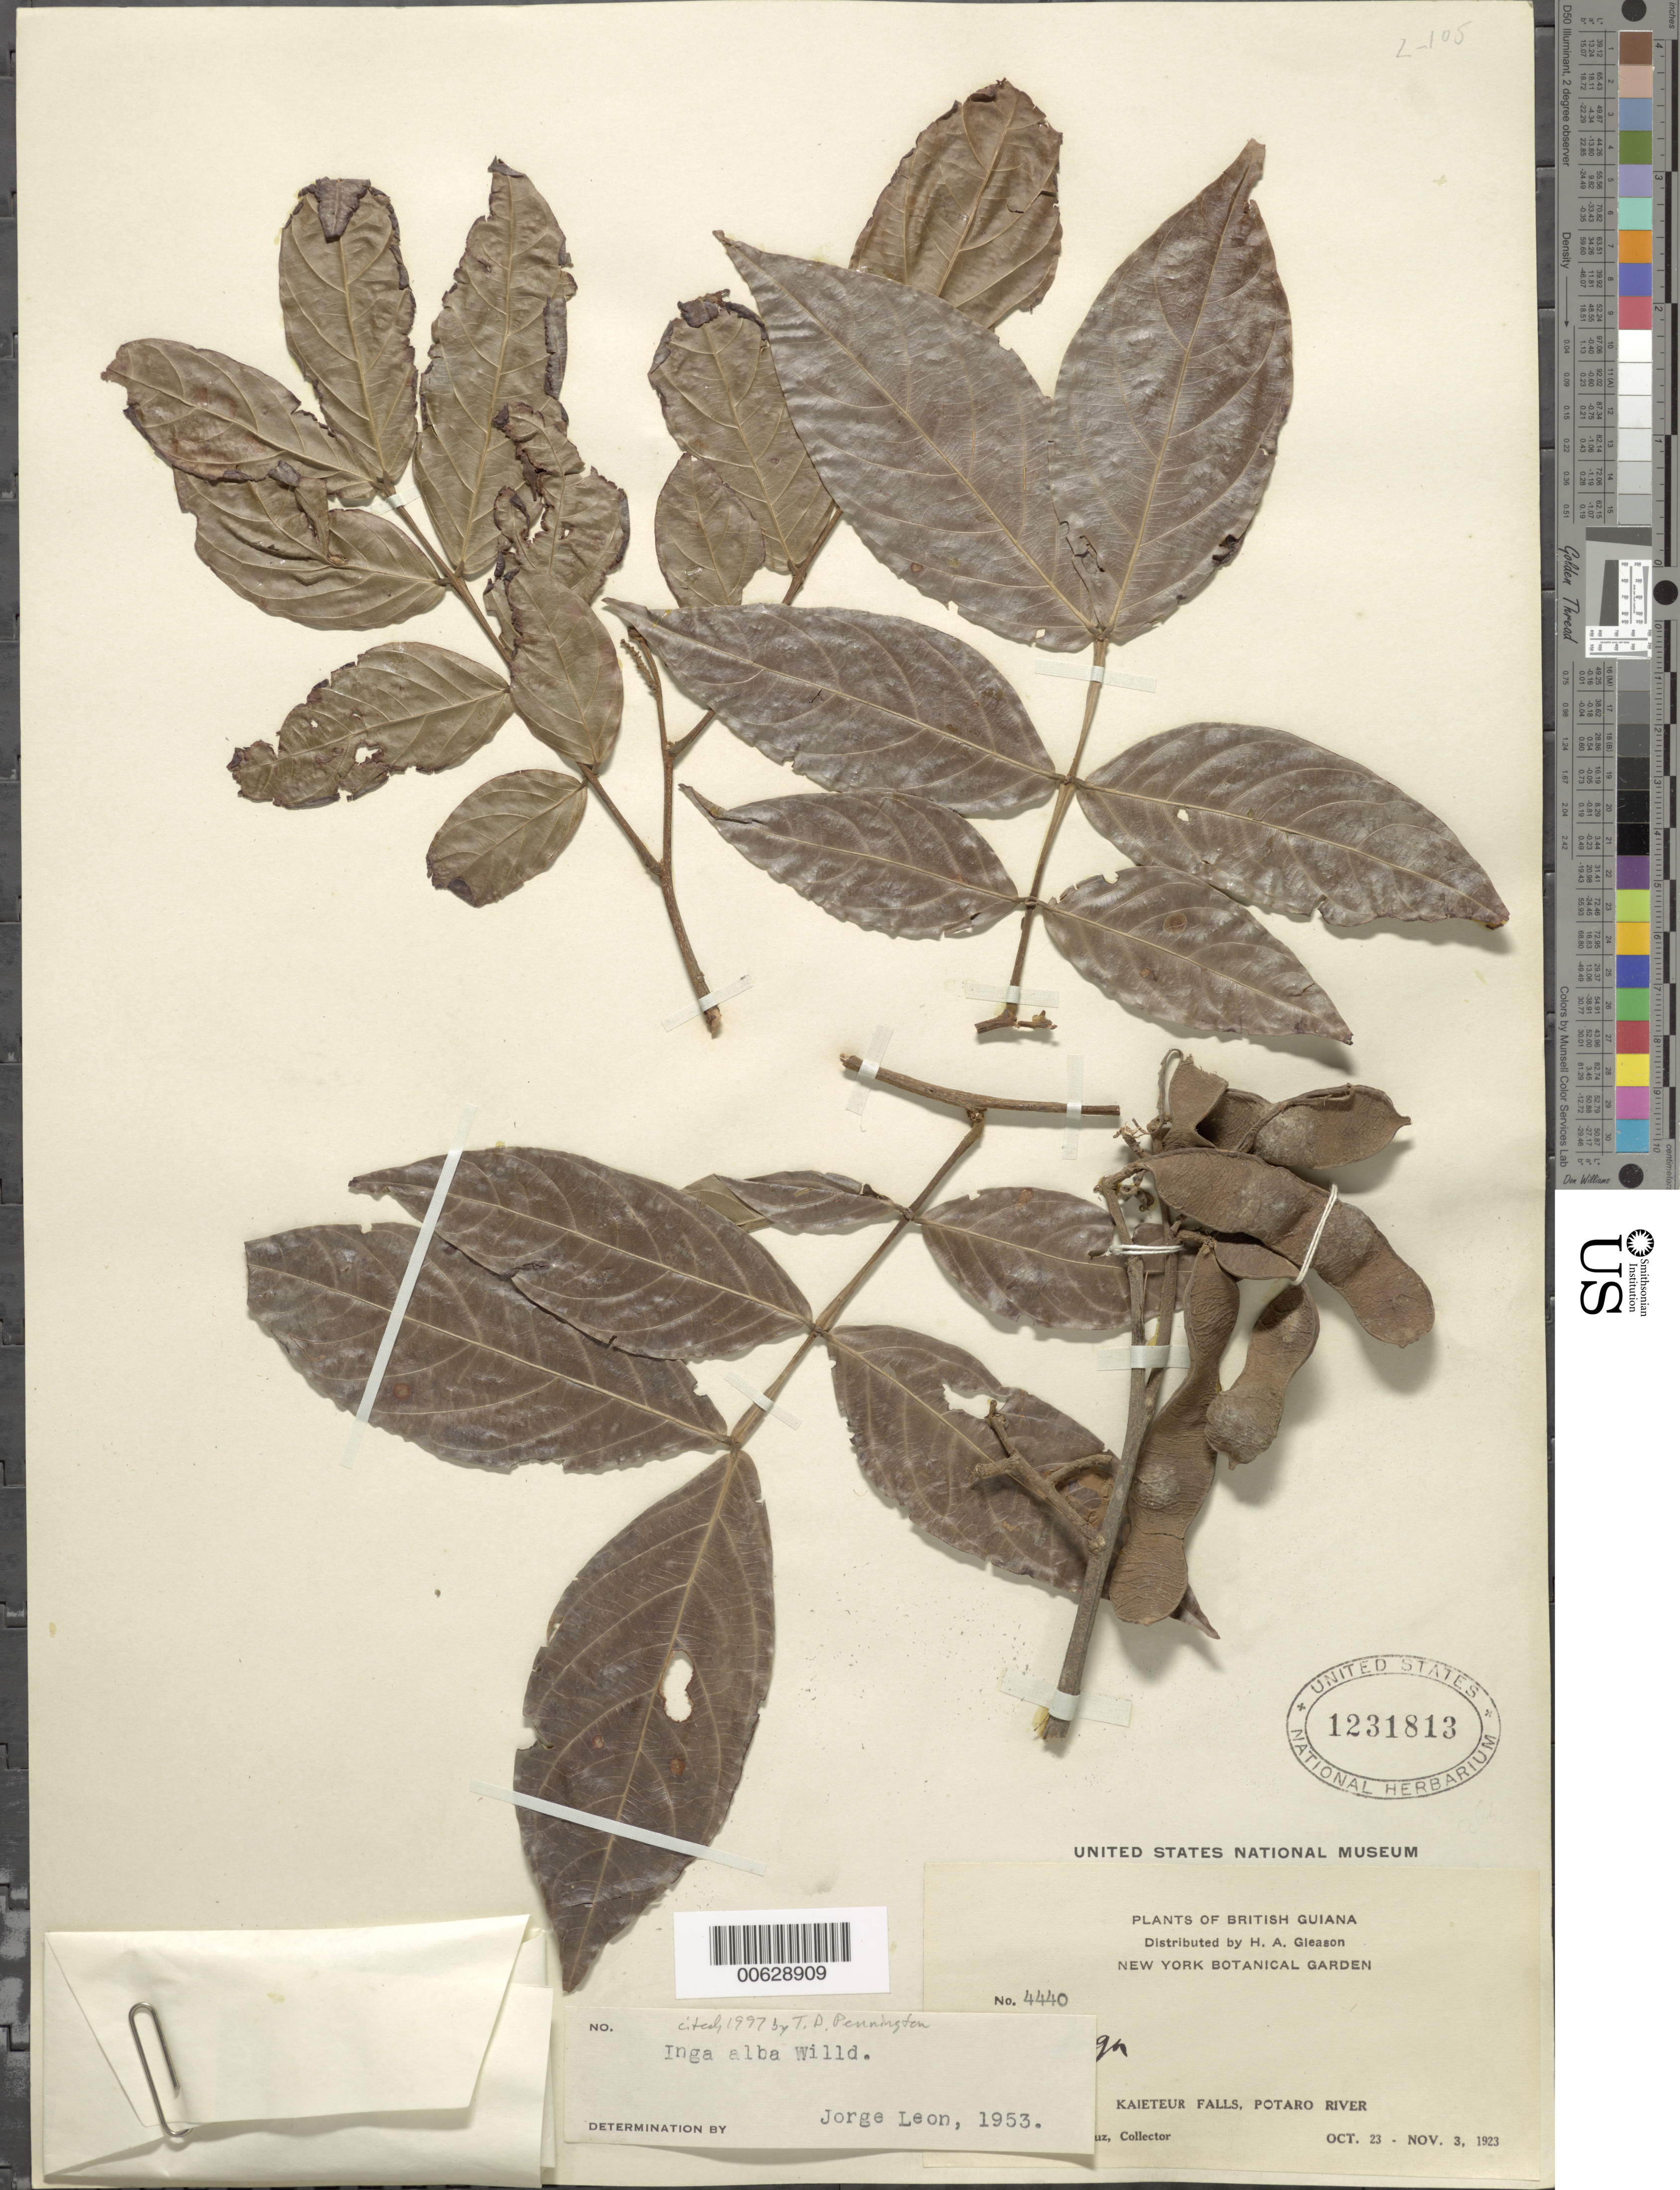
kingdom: Plantae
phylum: Tracheophyta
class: Magnoliopsida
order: Fabales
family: Fabaceae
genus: Inga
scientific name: Inga alba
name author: (Sw.) Willd.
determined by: León, J.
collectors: J. S. de la Cruz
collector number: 4440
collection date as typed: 23-Oct-23 to 3-Nov-23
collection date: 1923-10-23/1923-11-03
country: Guyana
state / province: Potaro-Siparuni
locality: Kaieteur Falls, Potaro R.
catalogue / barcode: US 1231813